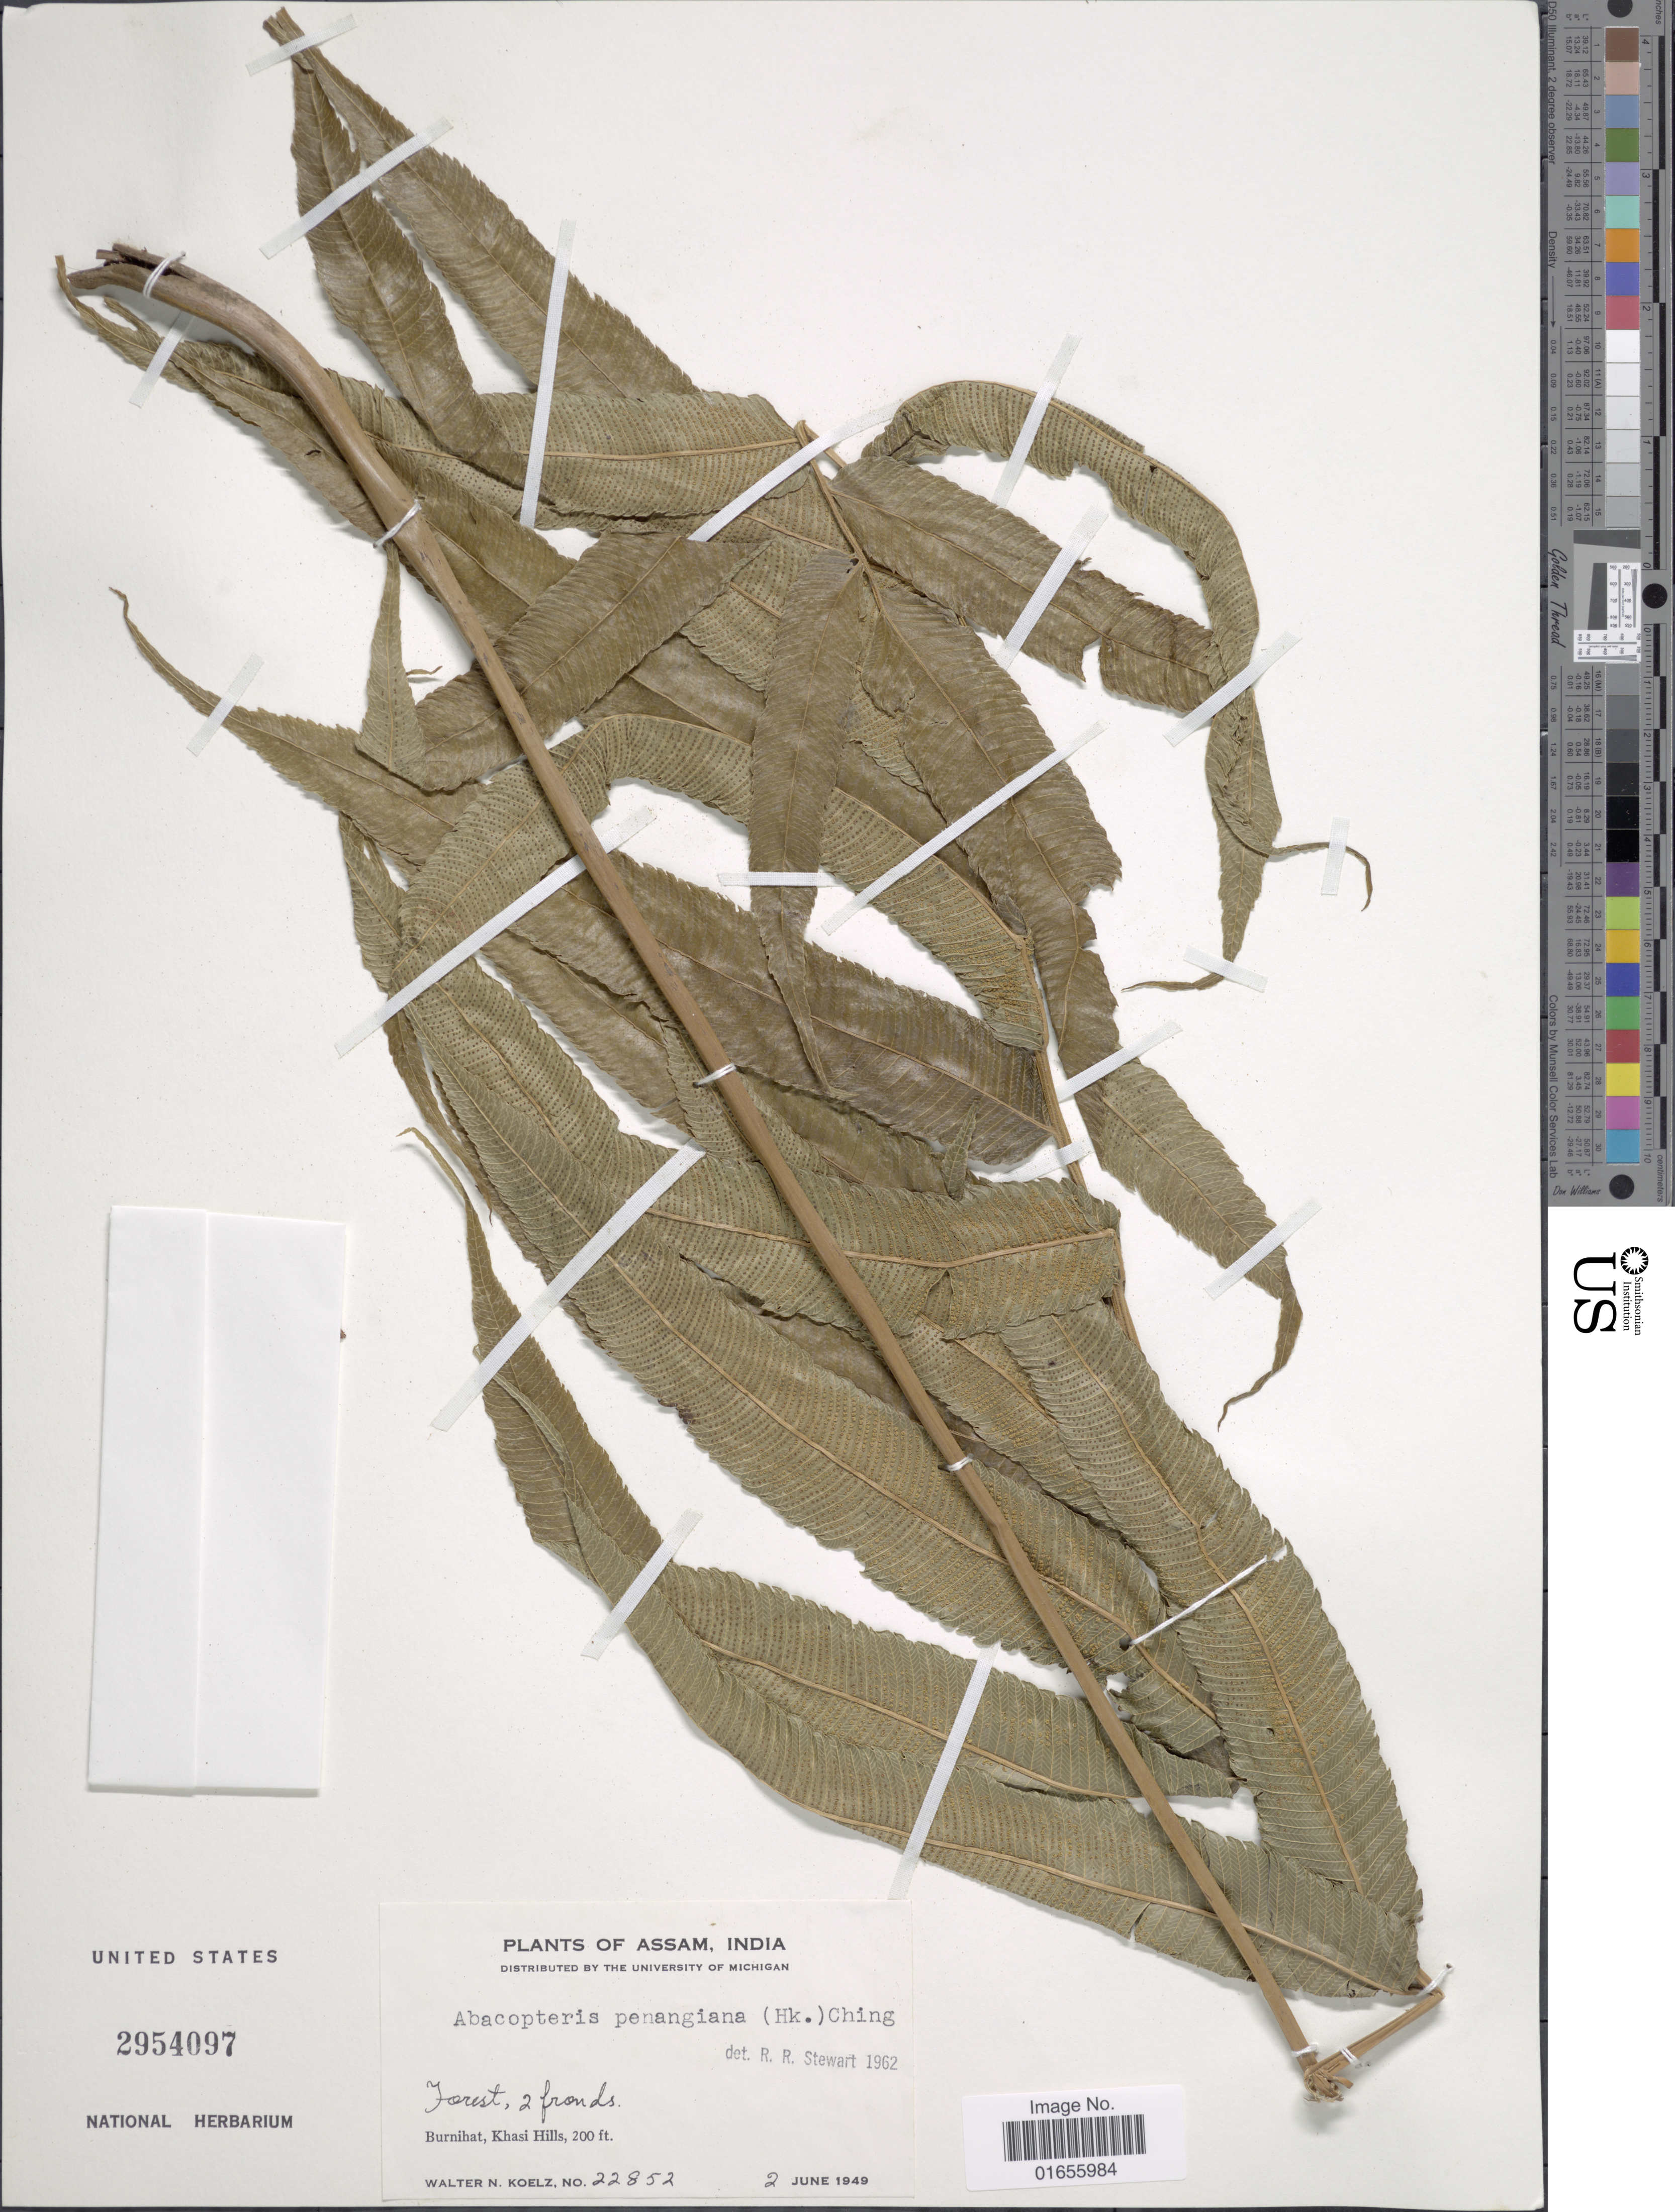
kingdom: Plantae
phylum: Tracheophyta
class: Polypodiopsida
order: Polypodiales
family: Thelypteridaceae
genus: Pronephrium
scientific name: Pronephrium penangiana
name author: (Hook.) Holttum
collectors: W. N. Koelz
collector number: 22852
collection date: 1949-06-02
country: India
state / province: Meghalaya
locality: Burnihat, Khasi Hills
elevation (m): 61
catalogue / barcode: US 2954097